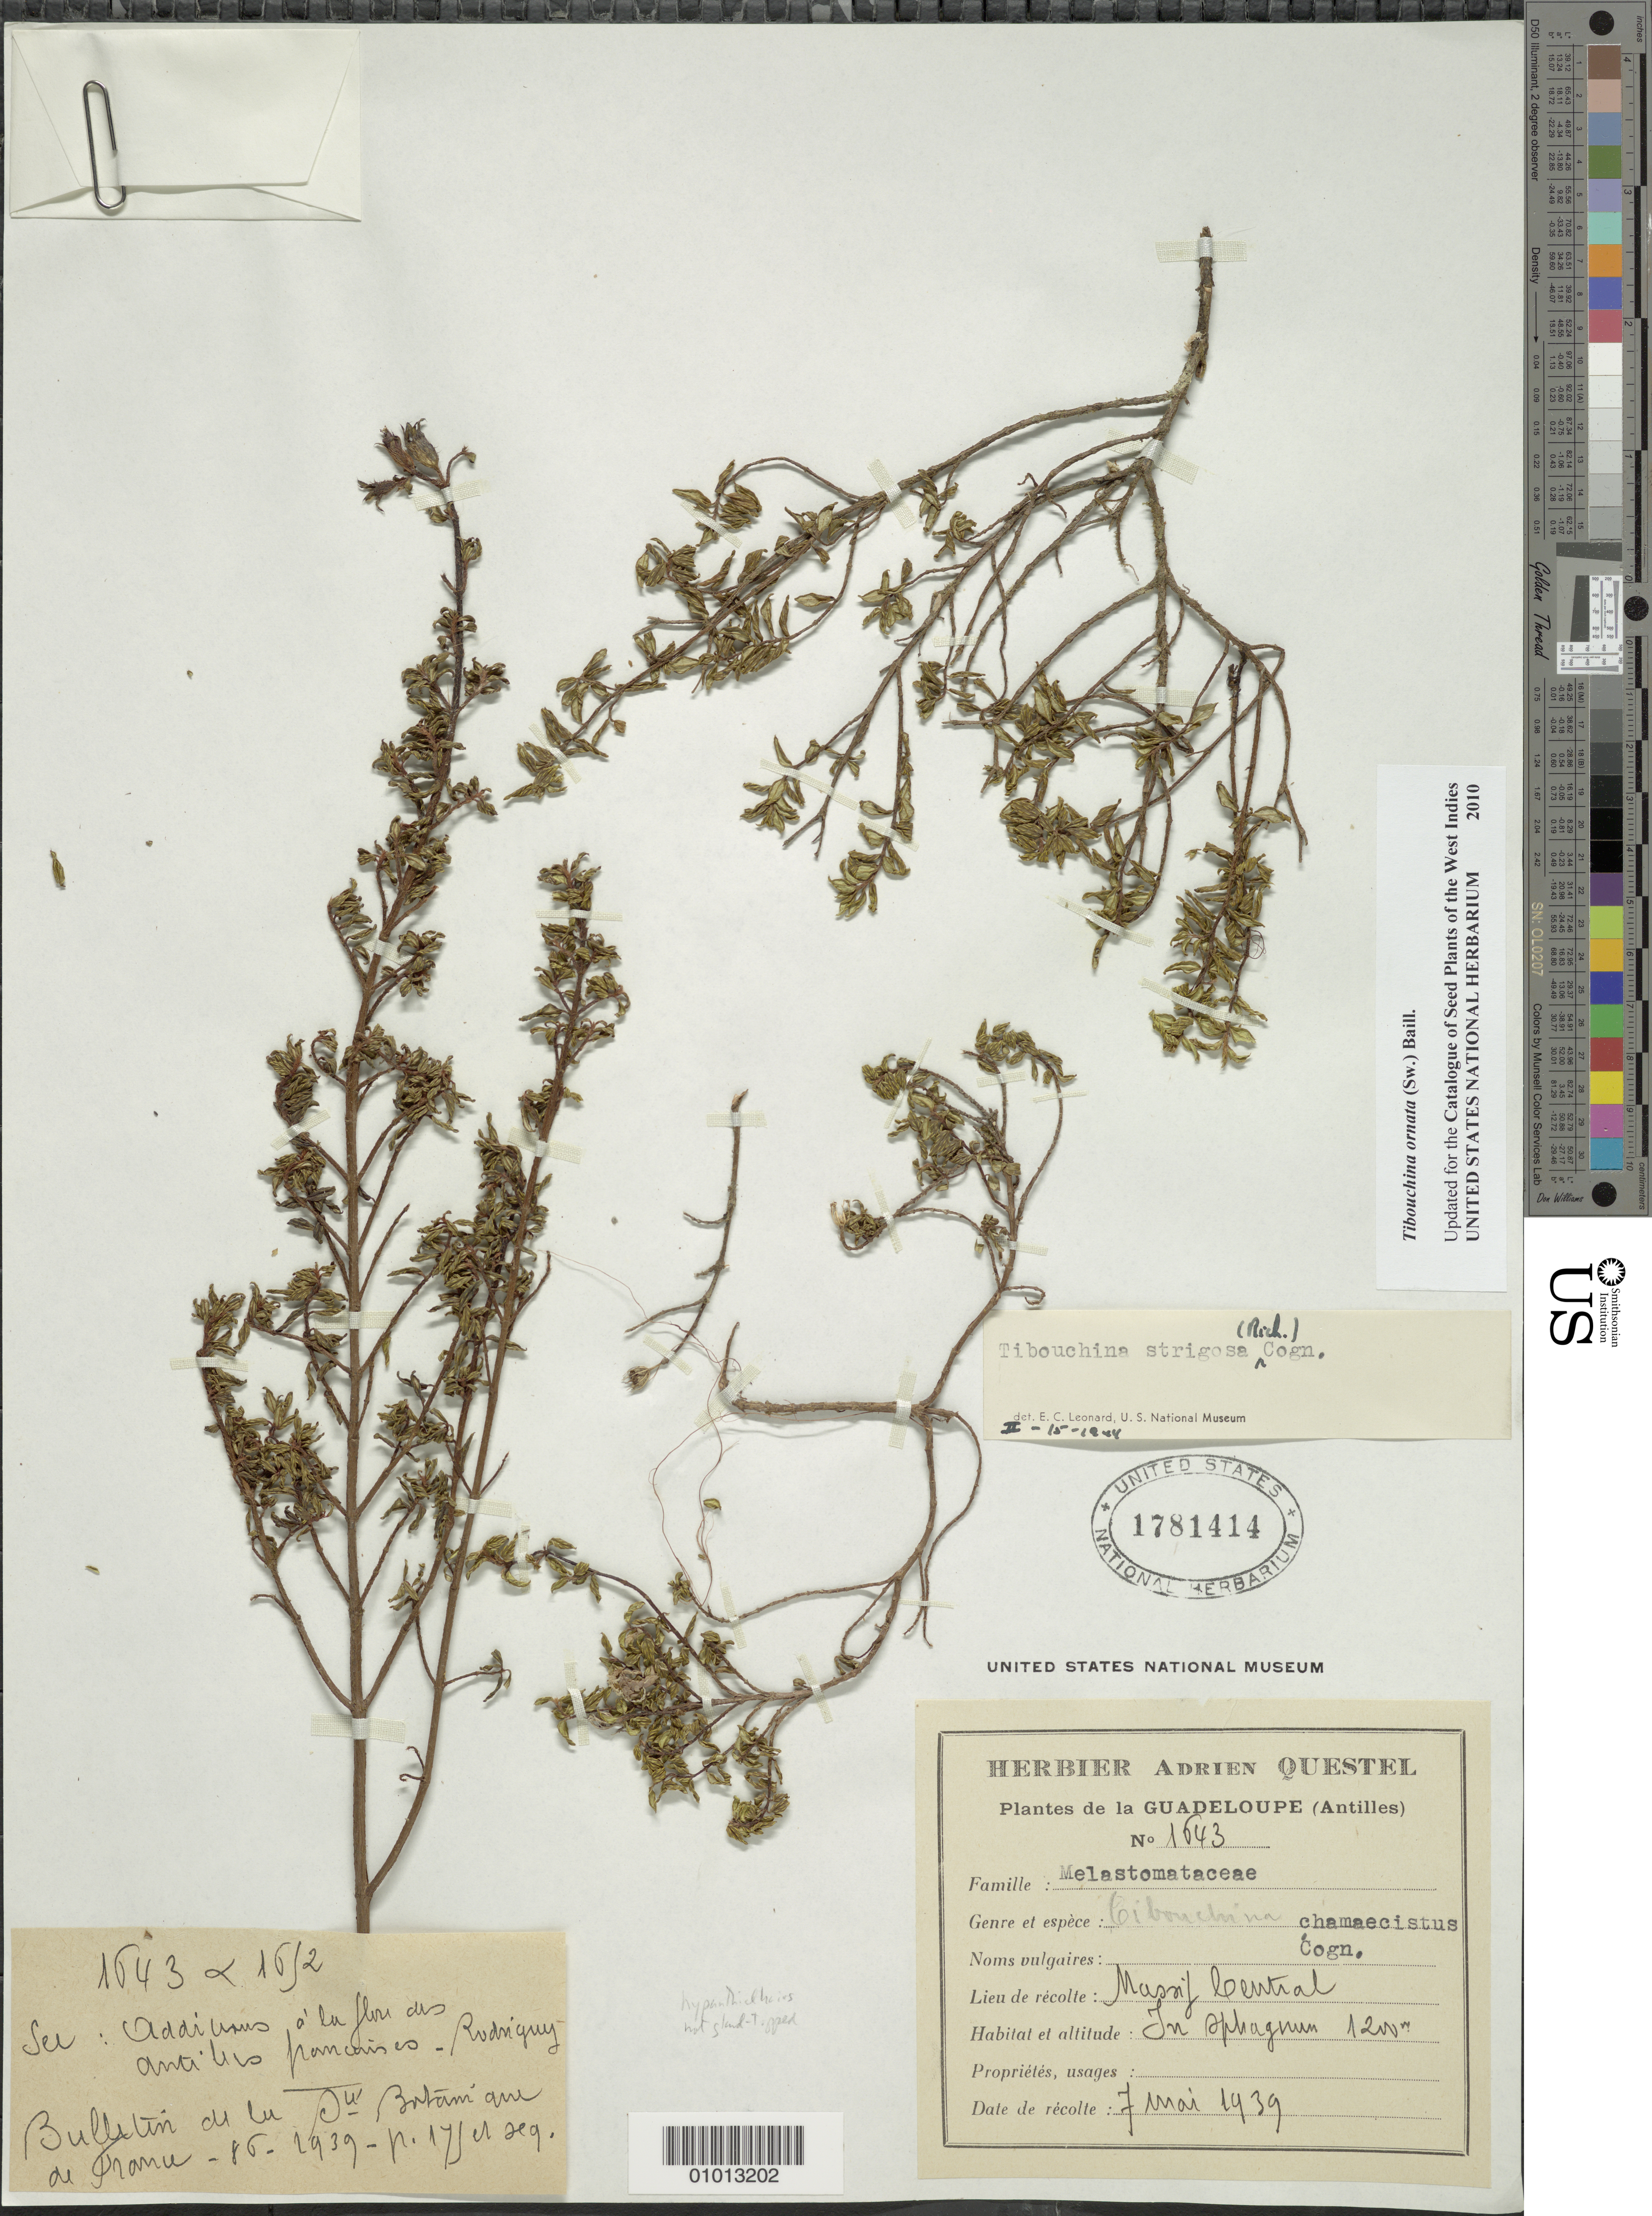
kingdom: Plantae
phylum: Tracheophyta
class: Magnoliopsida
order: Myrtales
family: Melastomataceae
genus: Chaetogastra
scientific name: Chaetogastra ornata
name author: (Sw.) P.J.F. Guim. & Michelang.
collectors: A. Questel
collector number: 1643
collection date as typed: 07 May 1939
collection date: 1939-05-07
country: Guadeloupe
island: Basse Terre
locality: Masif Central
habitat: In sphagnum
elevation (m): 1200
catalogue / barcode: US 1781414